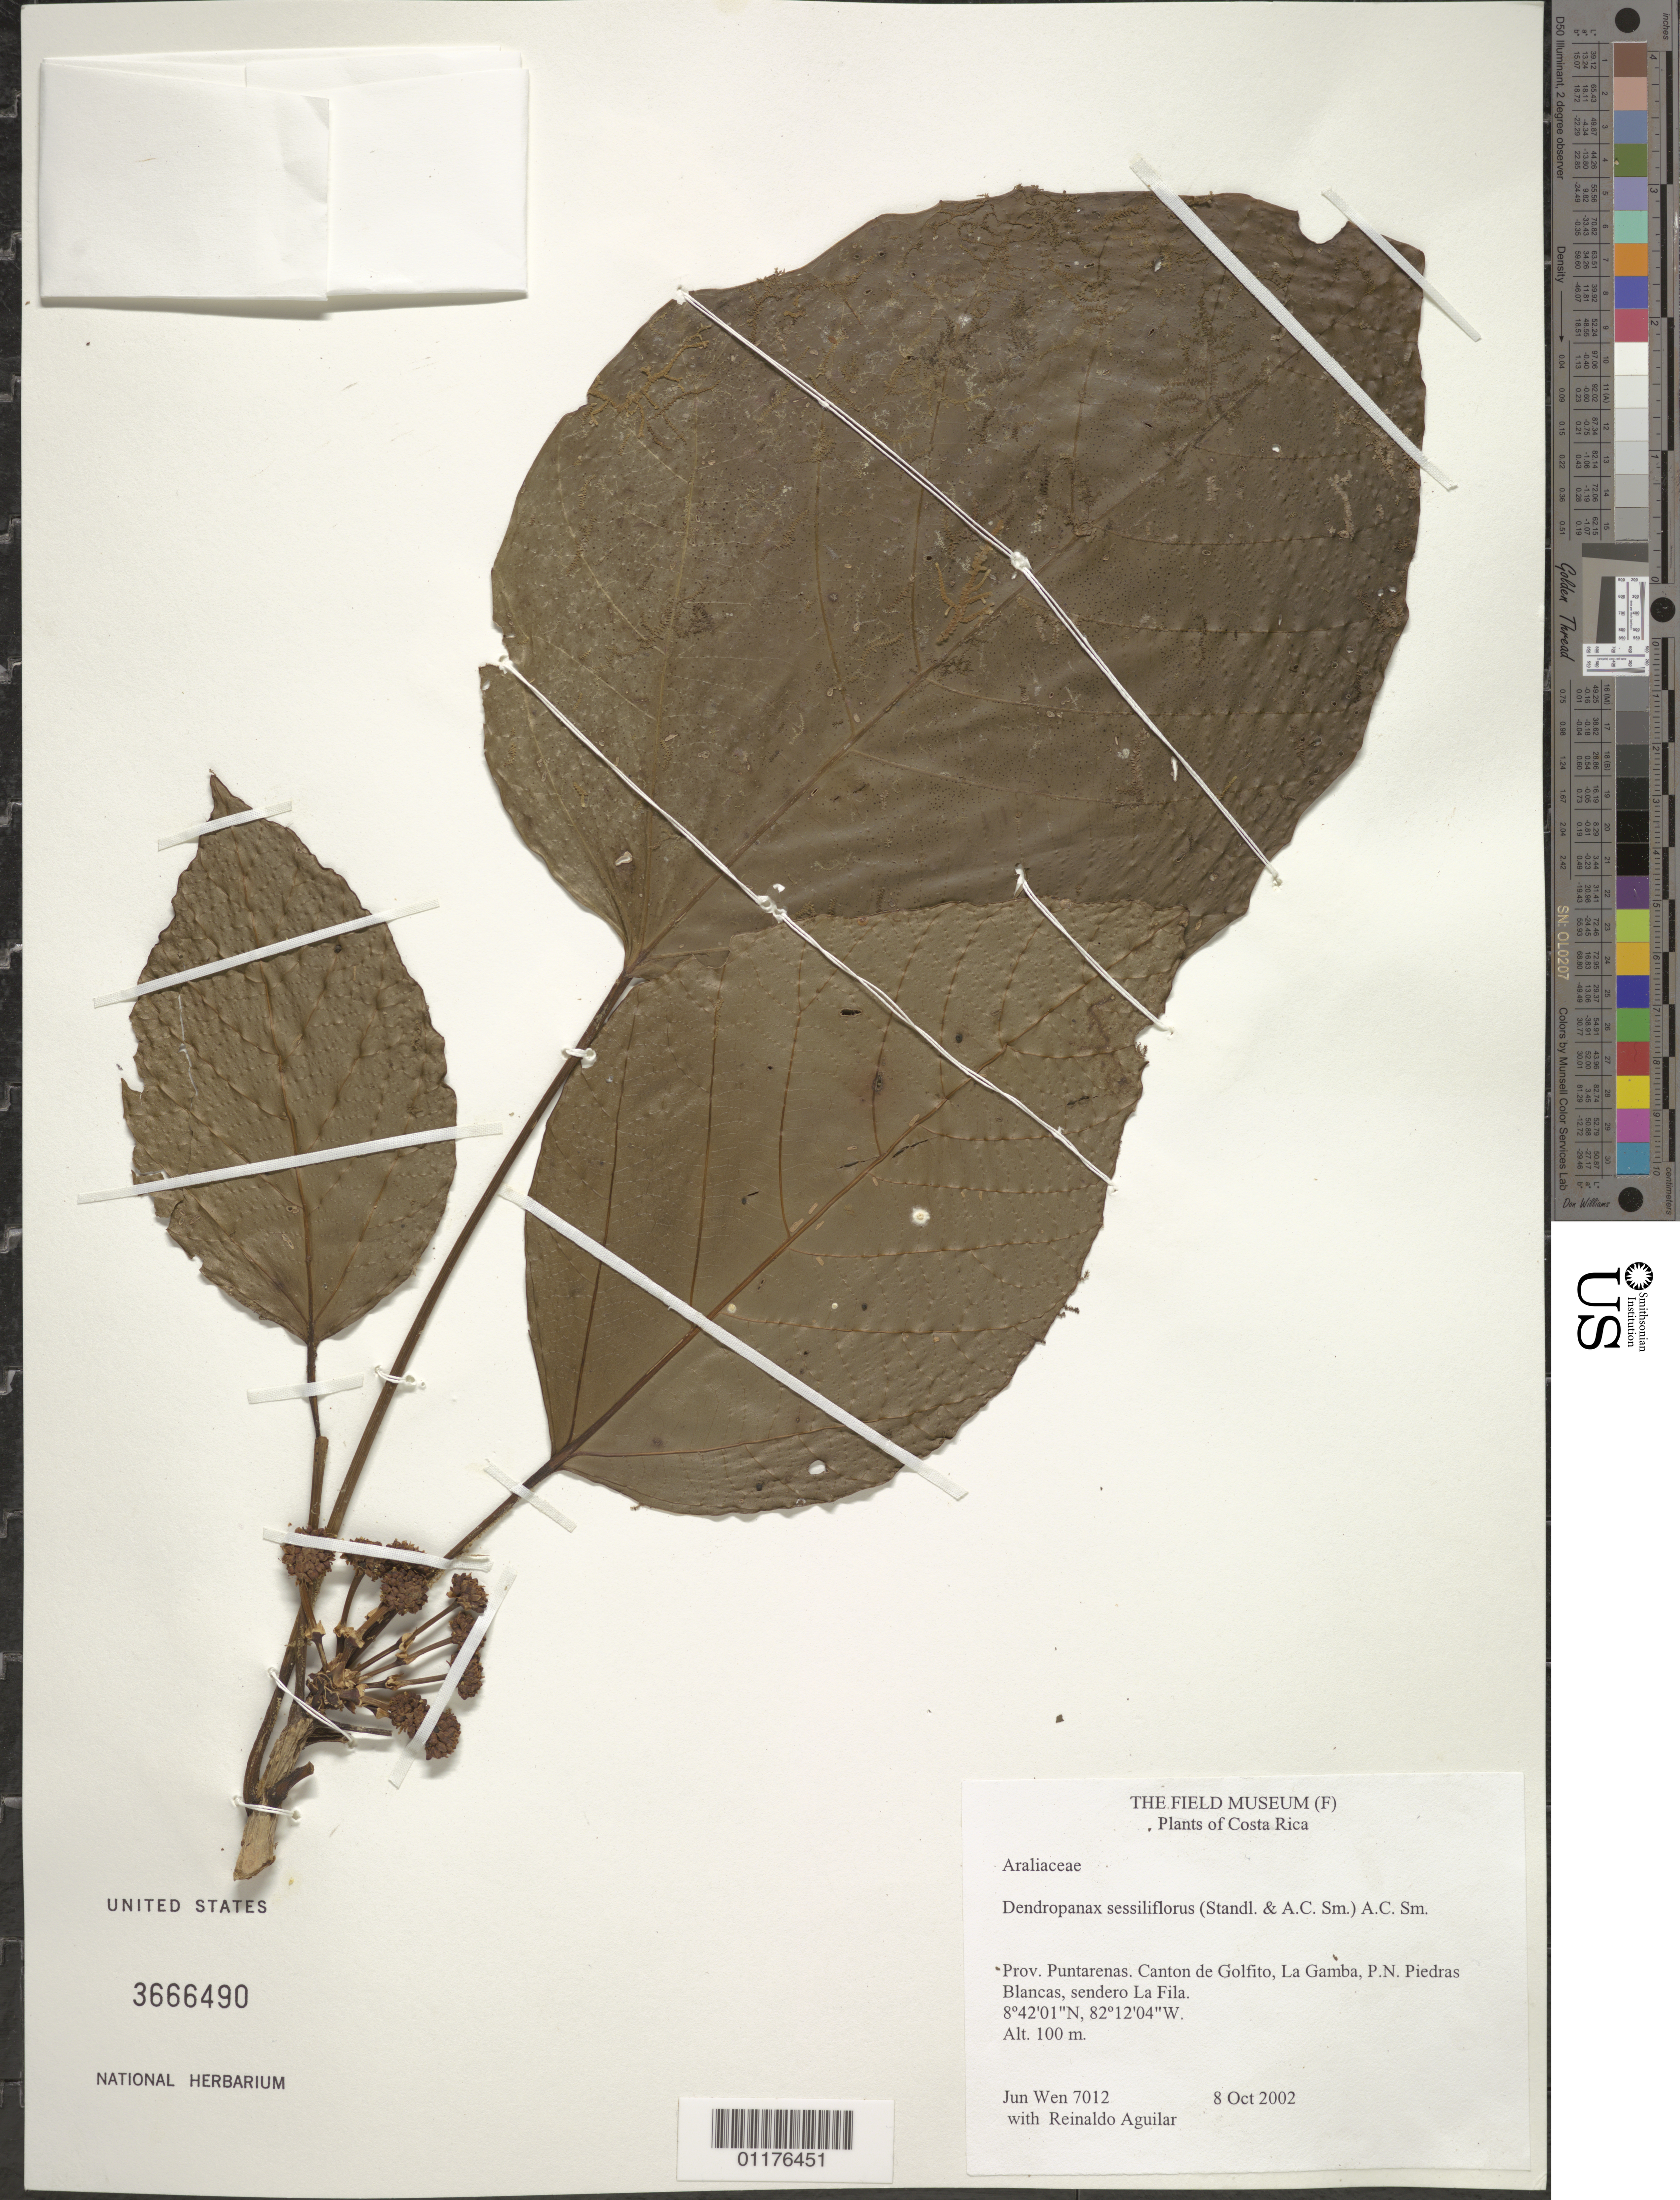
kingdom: Plantae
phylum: Tracheophyta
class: Magnoliopsida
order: Apiales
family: Araliaceae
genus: Dendropanax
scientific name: Dendropanax sessiliflorus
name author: (Standl. & A.C. Sm.) A.C. Sm.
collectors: J. Wen & R. Aguilar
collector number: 7012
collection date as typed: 24 Sep 2002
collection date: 2002-10-08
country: Costa Rica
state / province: Puntarenas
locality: Canton de Golfito, La Gamba, P.N. Piedras Blancas, sendero La Fila.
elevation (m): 100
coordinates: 8 42 01 N, 82 12 04 W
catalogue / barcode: US 3666490